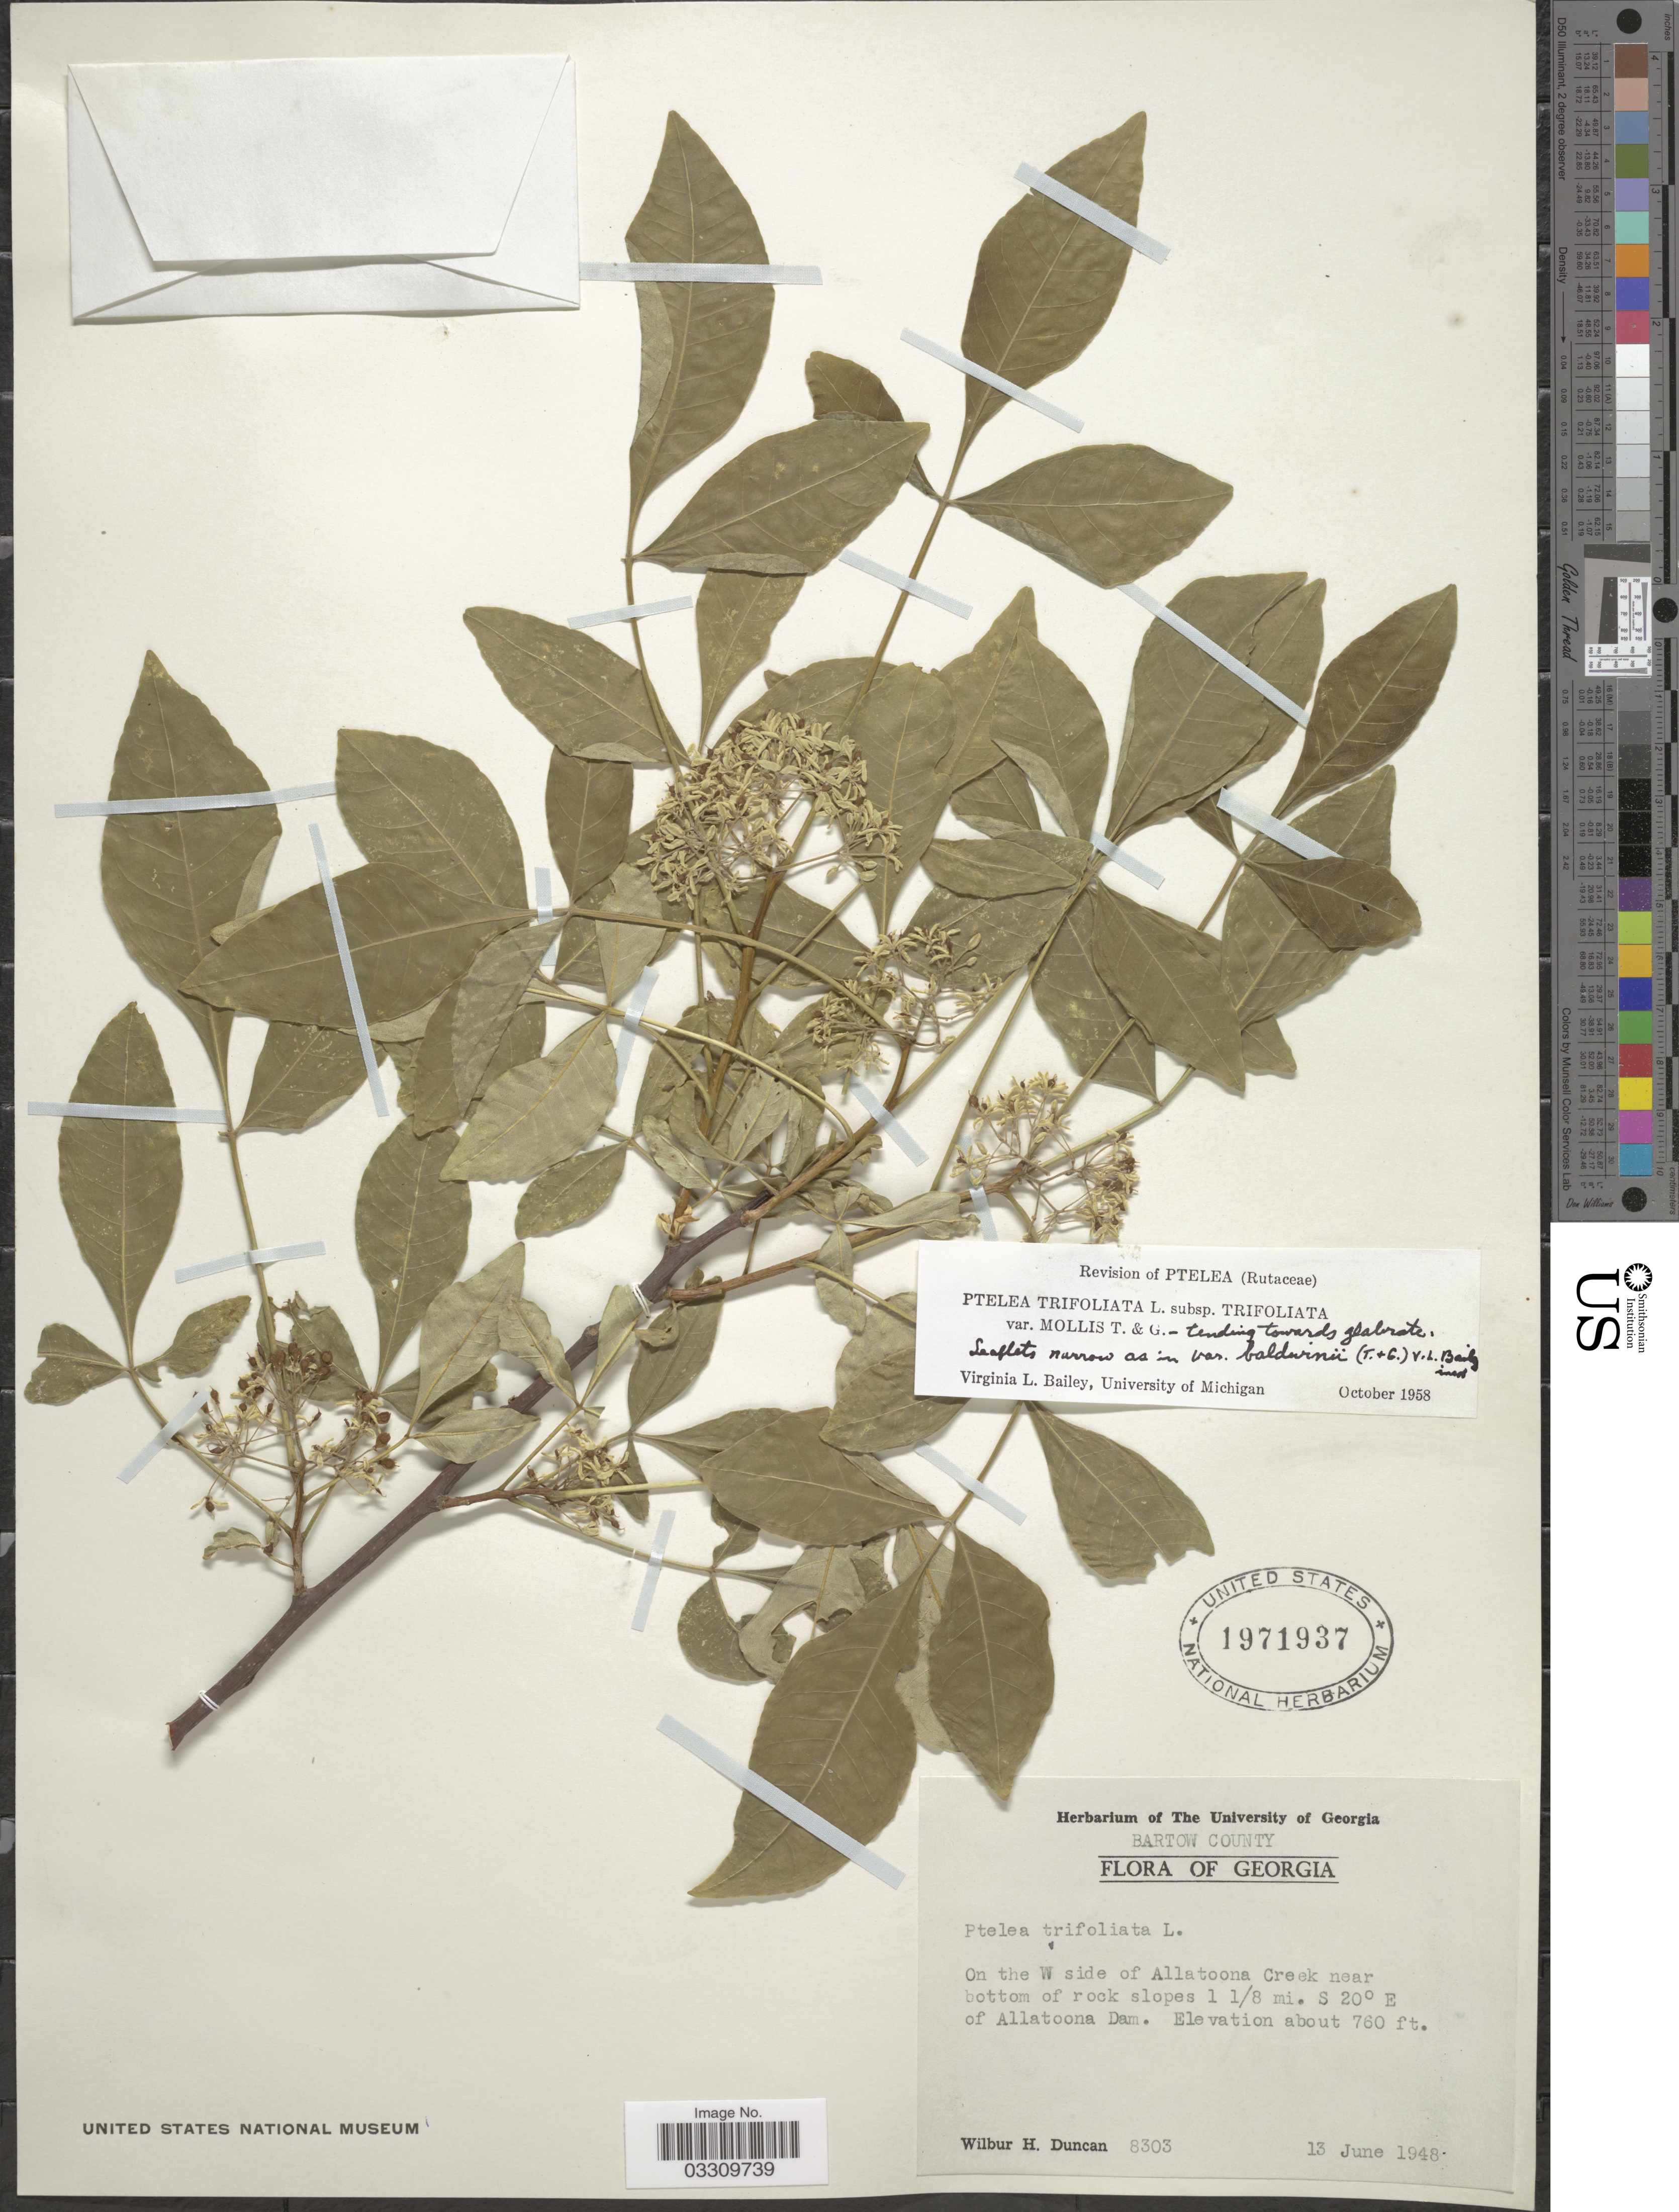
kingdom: Plantae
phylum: Tracheophyta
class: Magnoliopsida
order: Sapindales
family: Rutaceae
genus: Ptelea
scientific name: Ptelea trifoliata var. mollis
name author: Torr. & A. Gray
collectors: W. H. Duncan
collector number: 8303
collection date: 1948-06-13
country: United States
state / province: Georgia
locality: Bartow County, On the W side of Allatoona Creek near bottom of rock slopes 1 1/8 mi. S 20° E of Allatoona Dam.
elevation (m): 232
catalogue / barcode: US 1971937